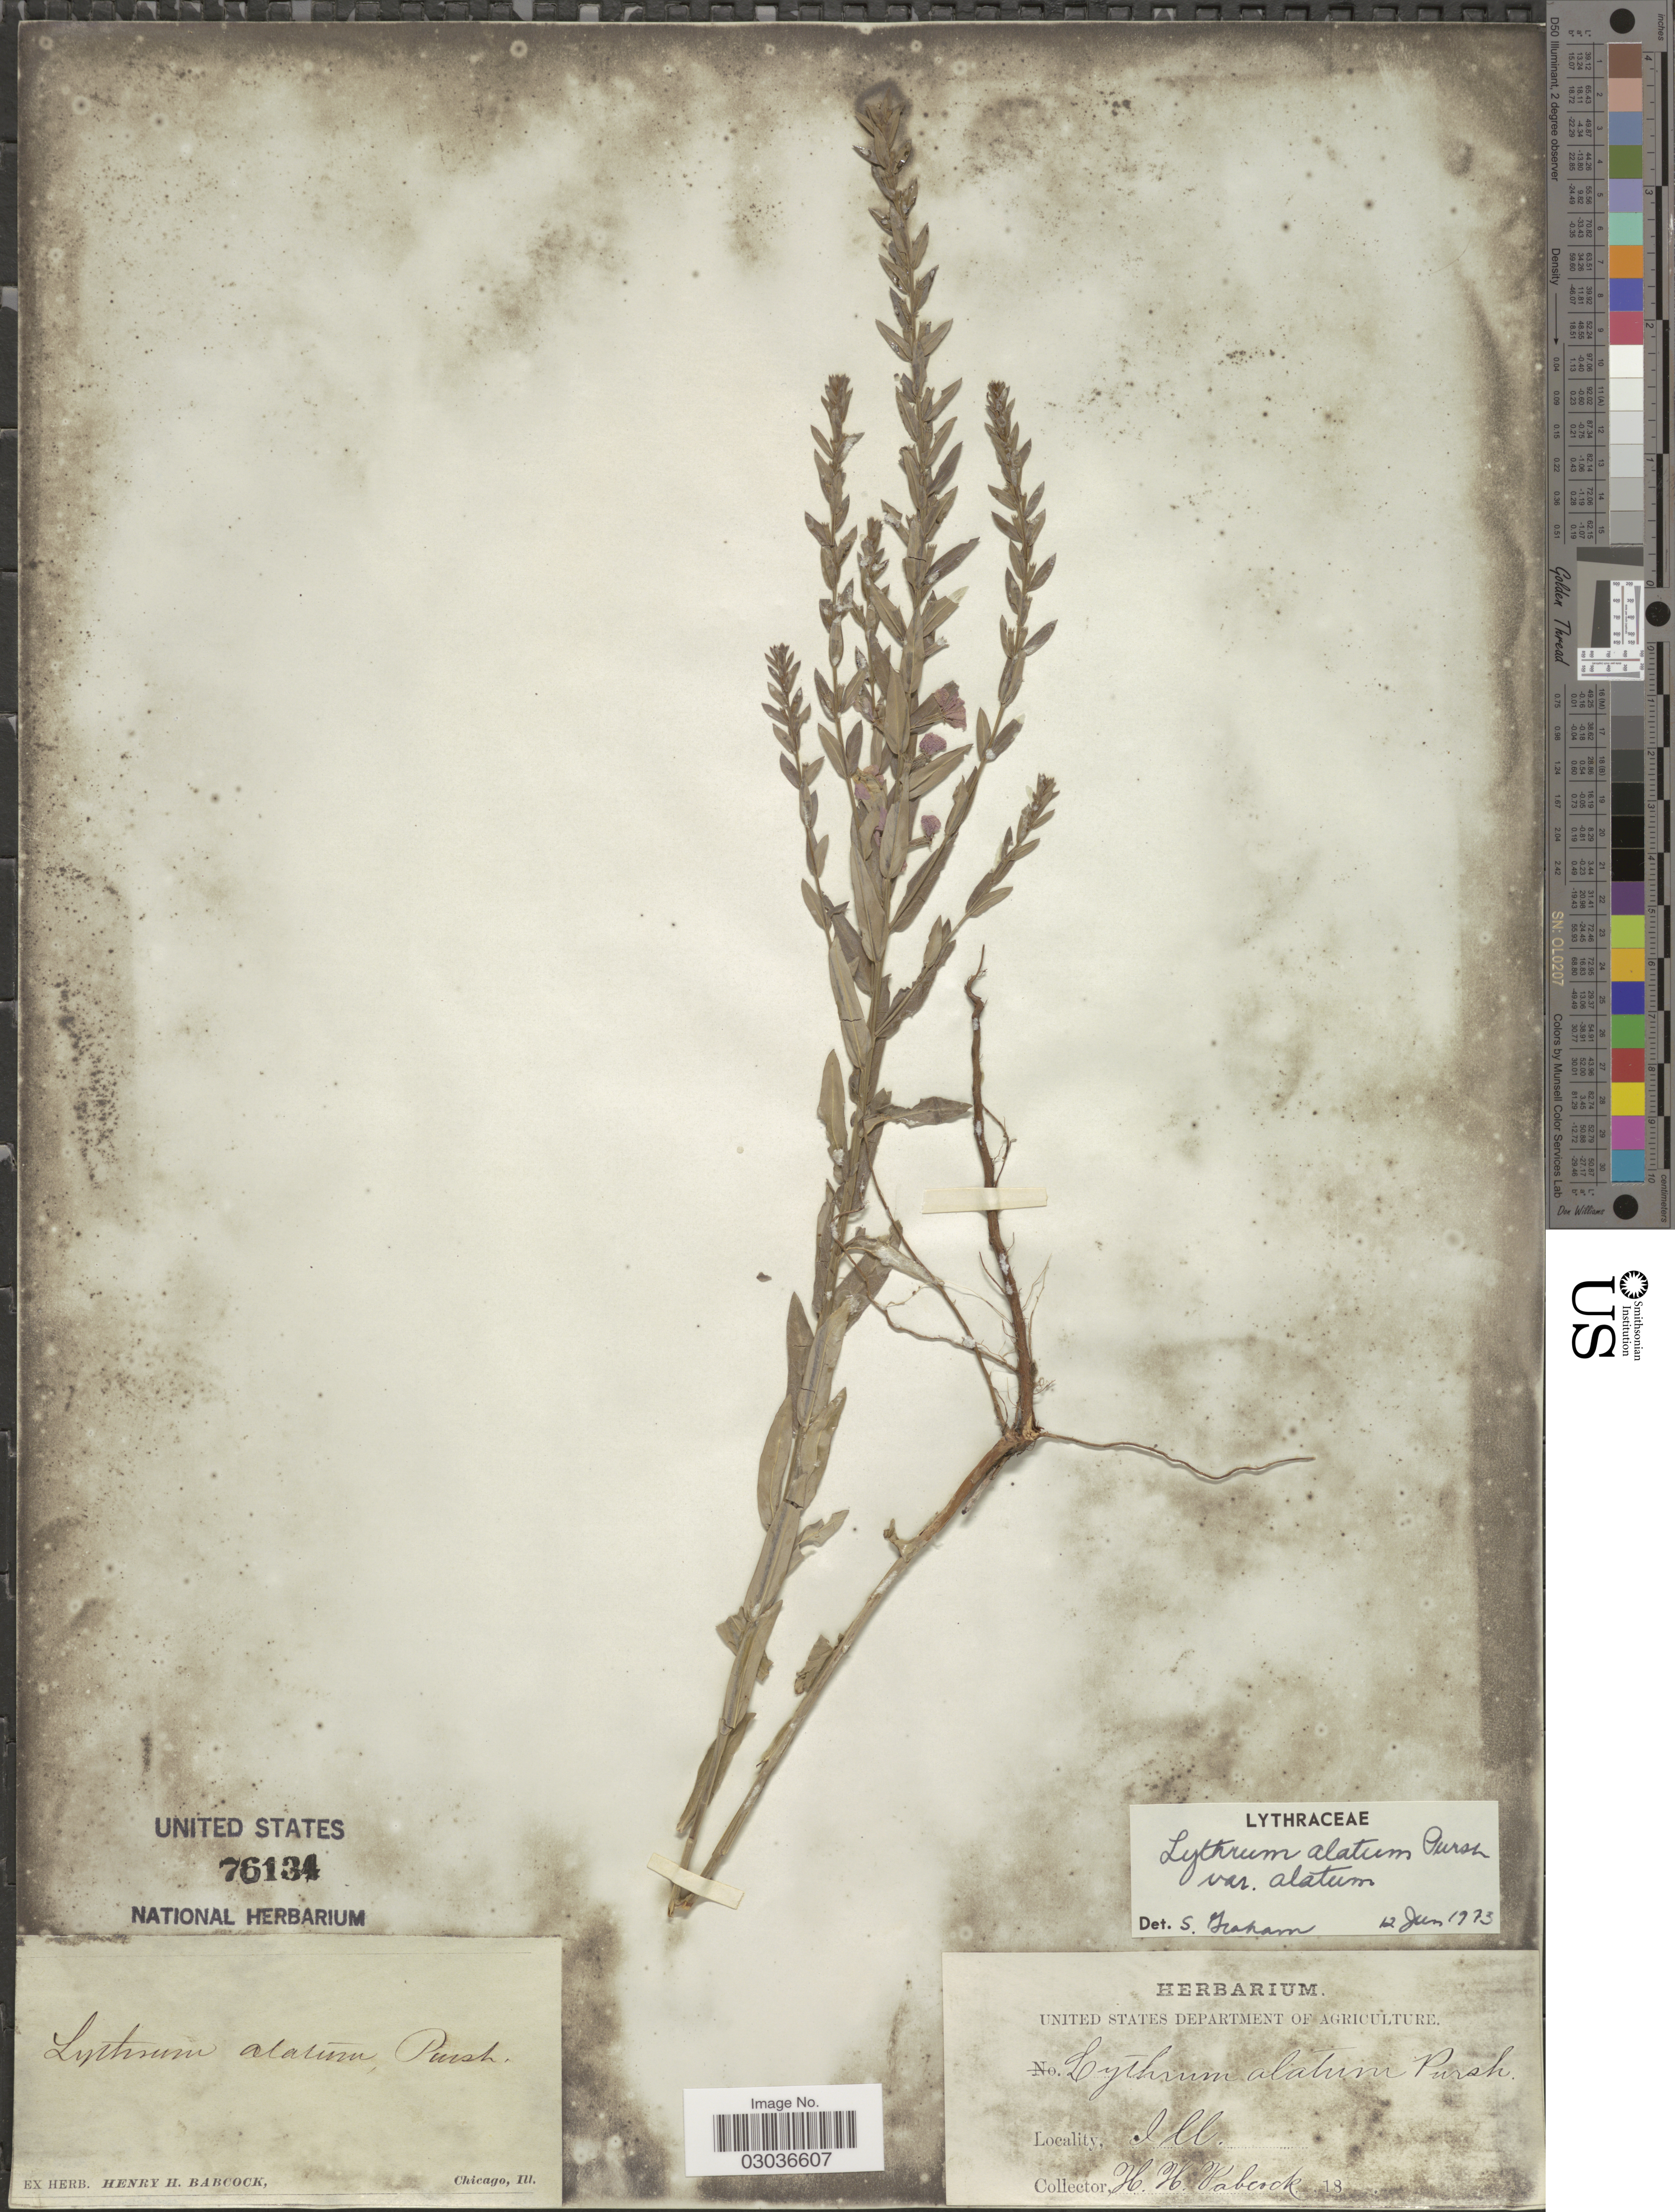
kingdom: Plantae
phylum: Tracheophyta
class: Magnoliopsida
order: Myrtales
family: Lythraceae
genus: Lythrum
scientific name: Lythrum alatum var. alatum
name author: Pursh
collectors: H. Babcock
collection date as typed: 18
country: United States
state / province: Illinois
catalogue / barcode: US 76134